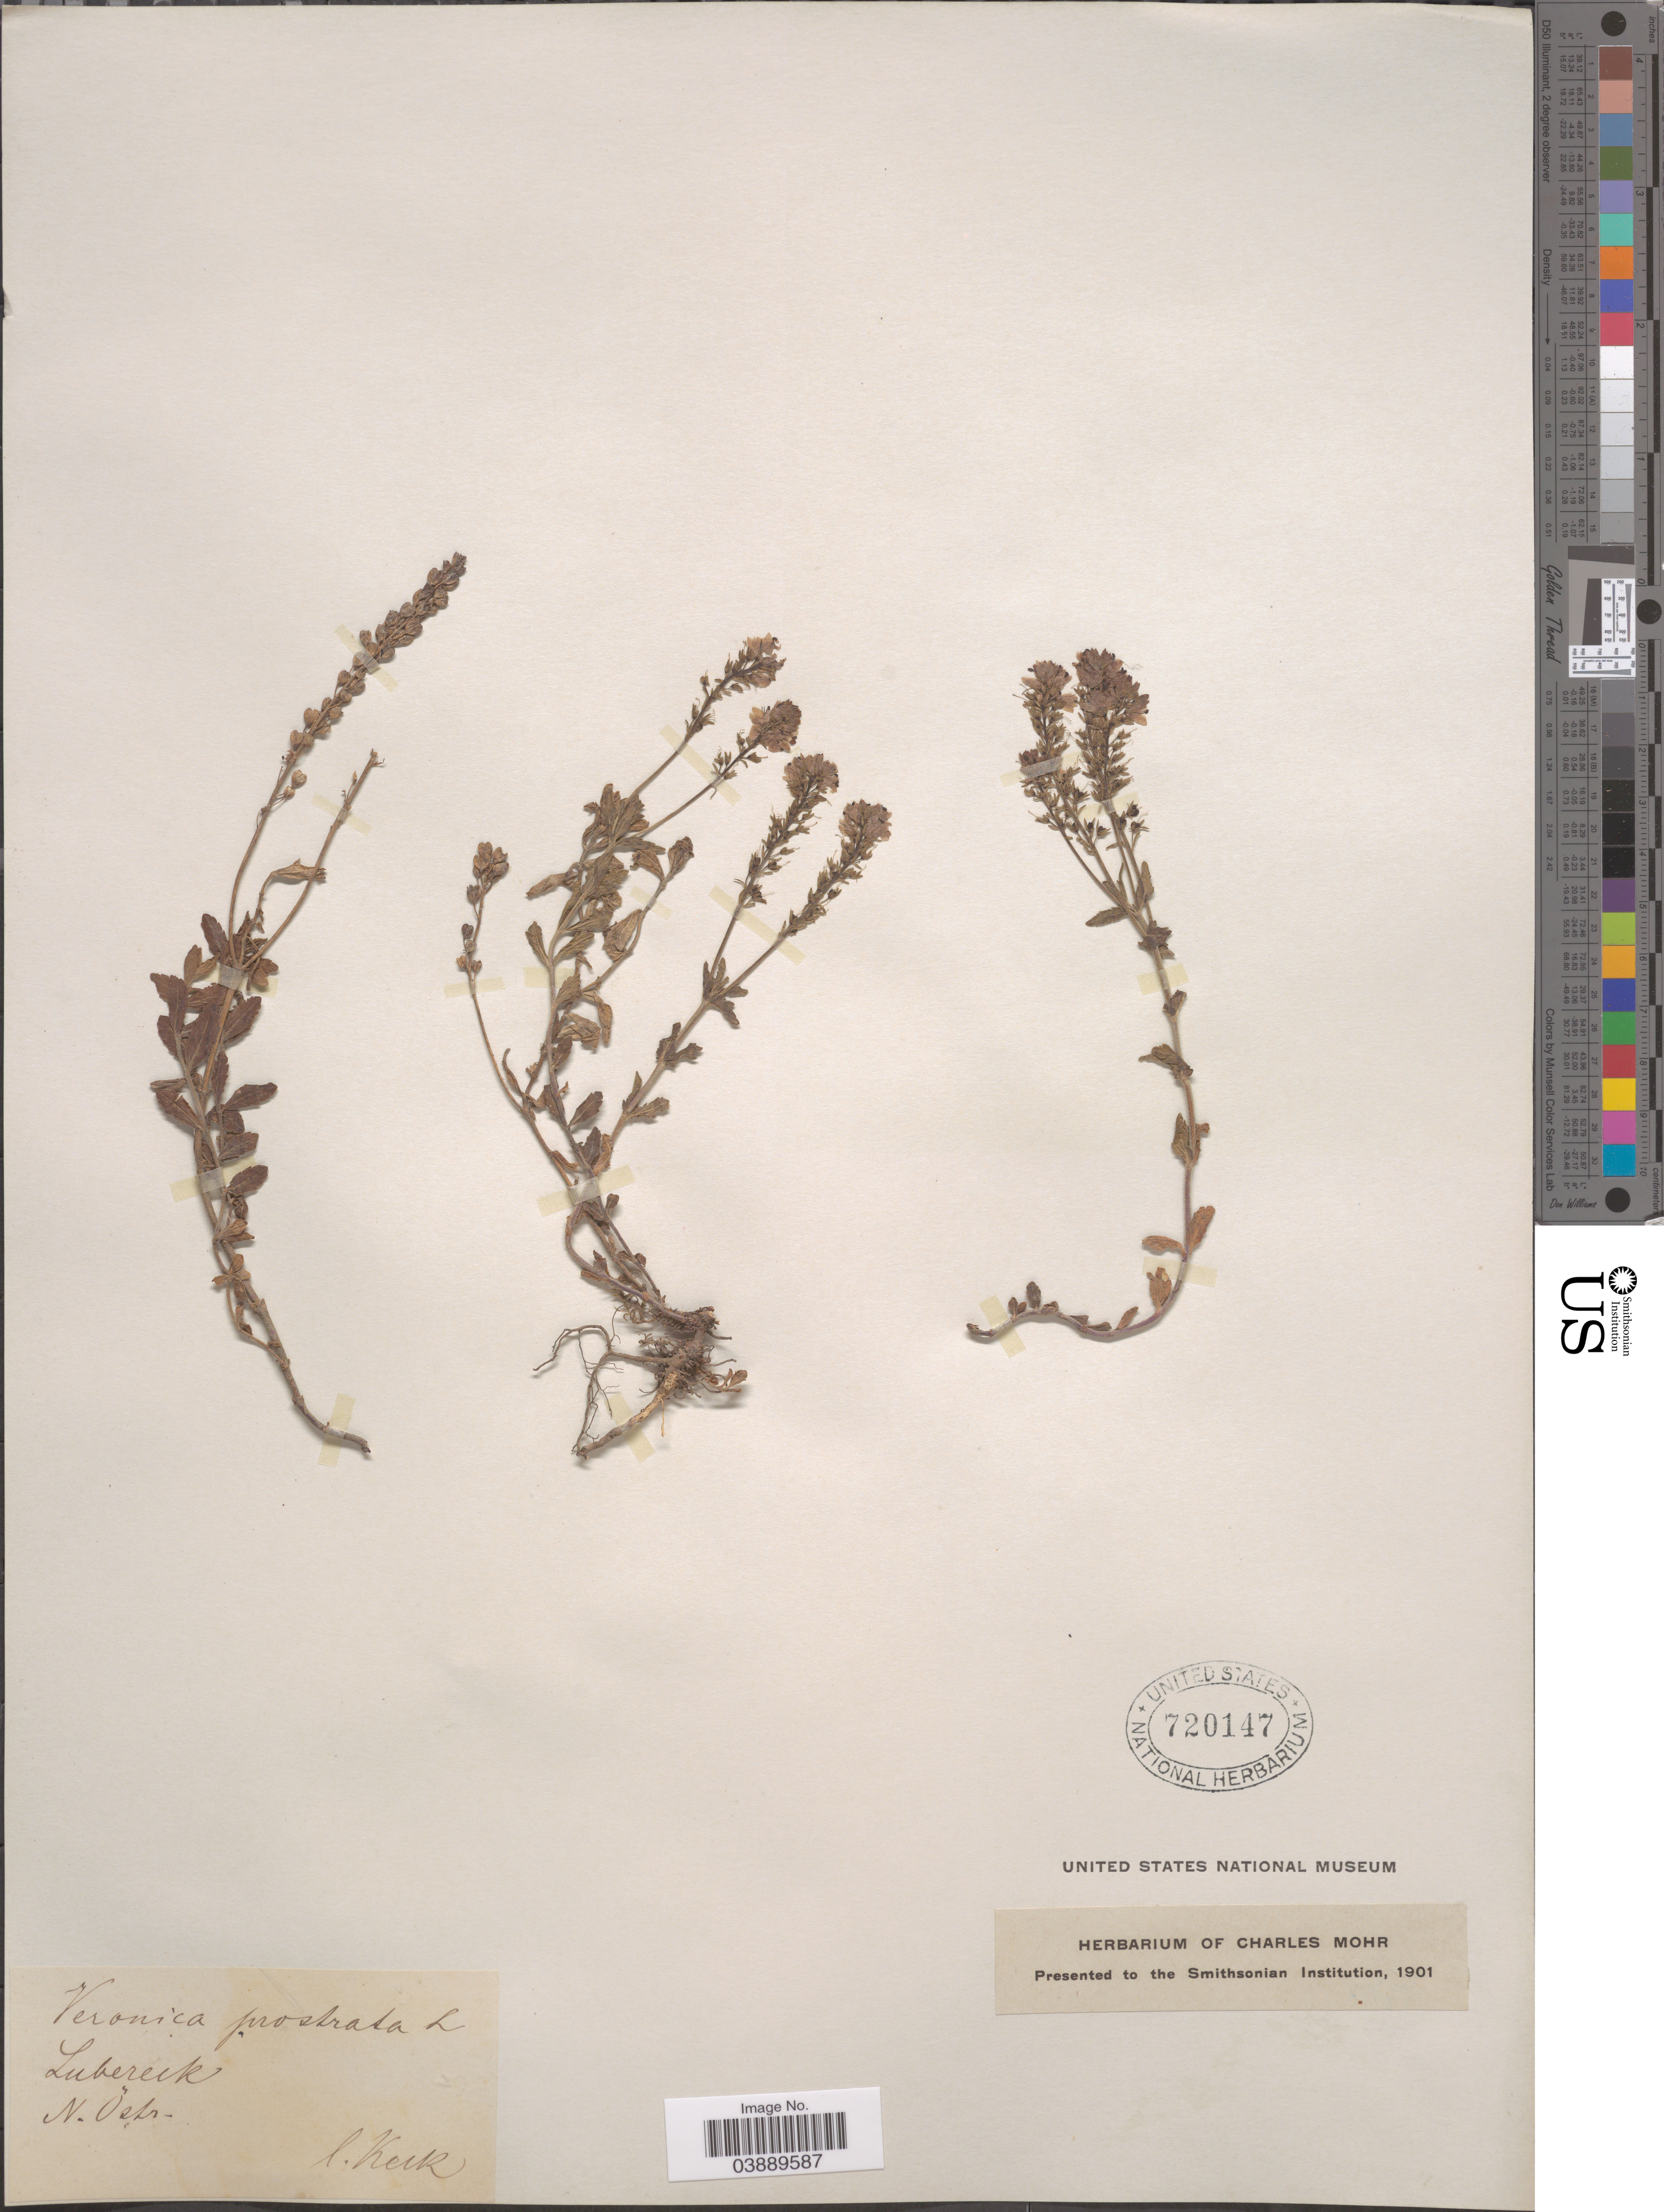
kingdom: Plantae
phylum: Tracheophyta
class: Magnoliopsida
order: Lamiales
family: Plantaginaceae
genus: Veronica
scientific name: Veronica prostrata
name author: L.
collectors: -- Keck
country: Austria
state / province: Niederosterreich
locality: Lubereck. N. Östr.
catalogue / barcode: US 720147